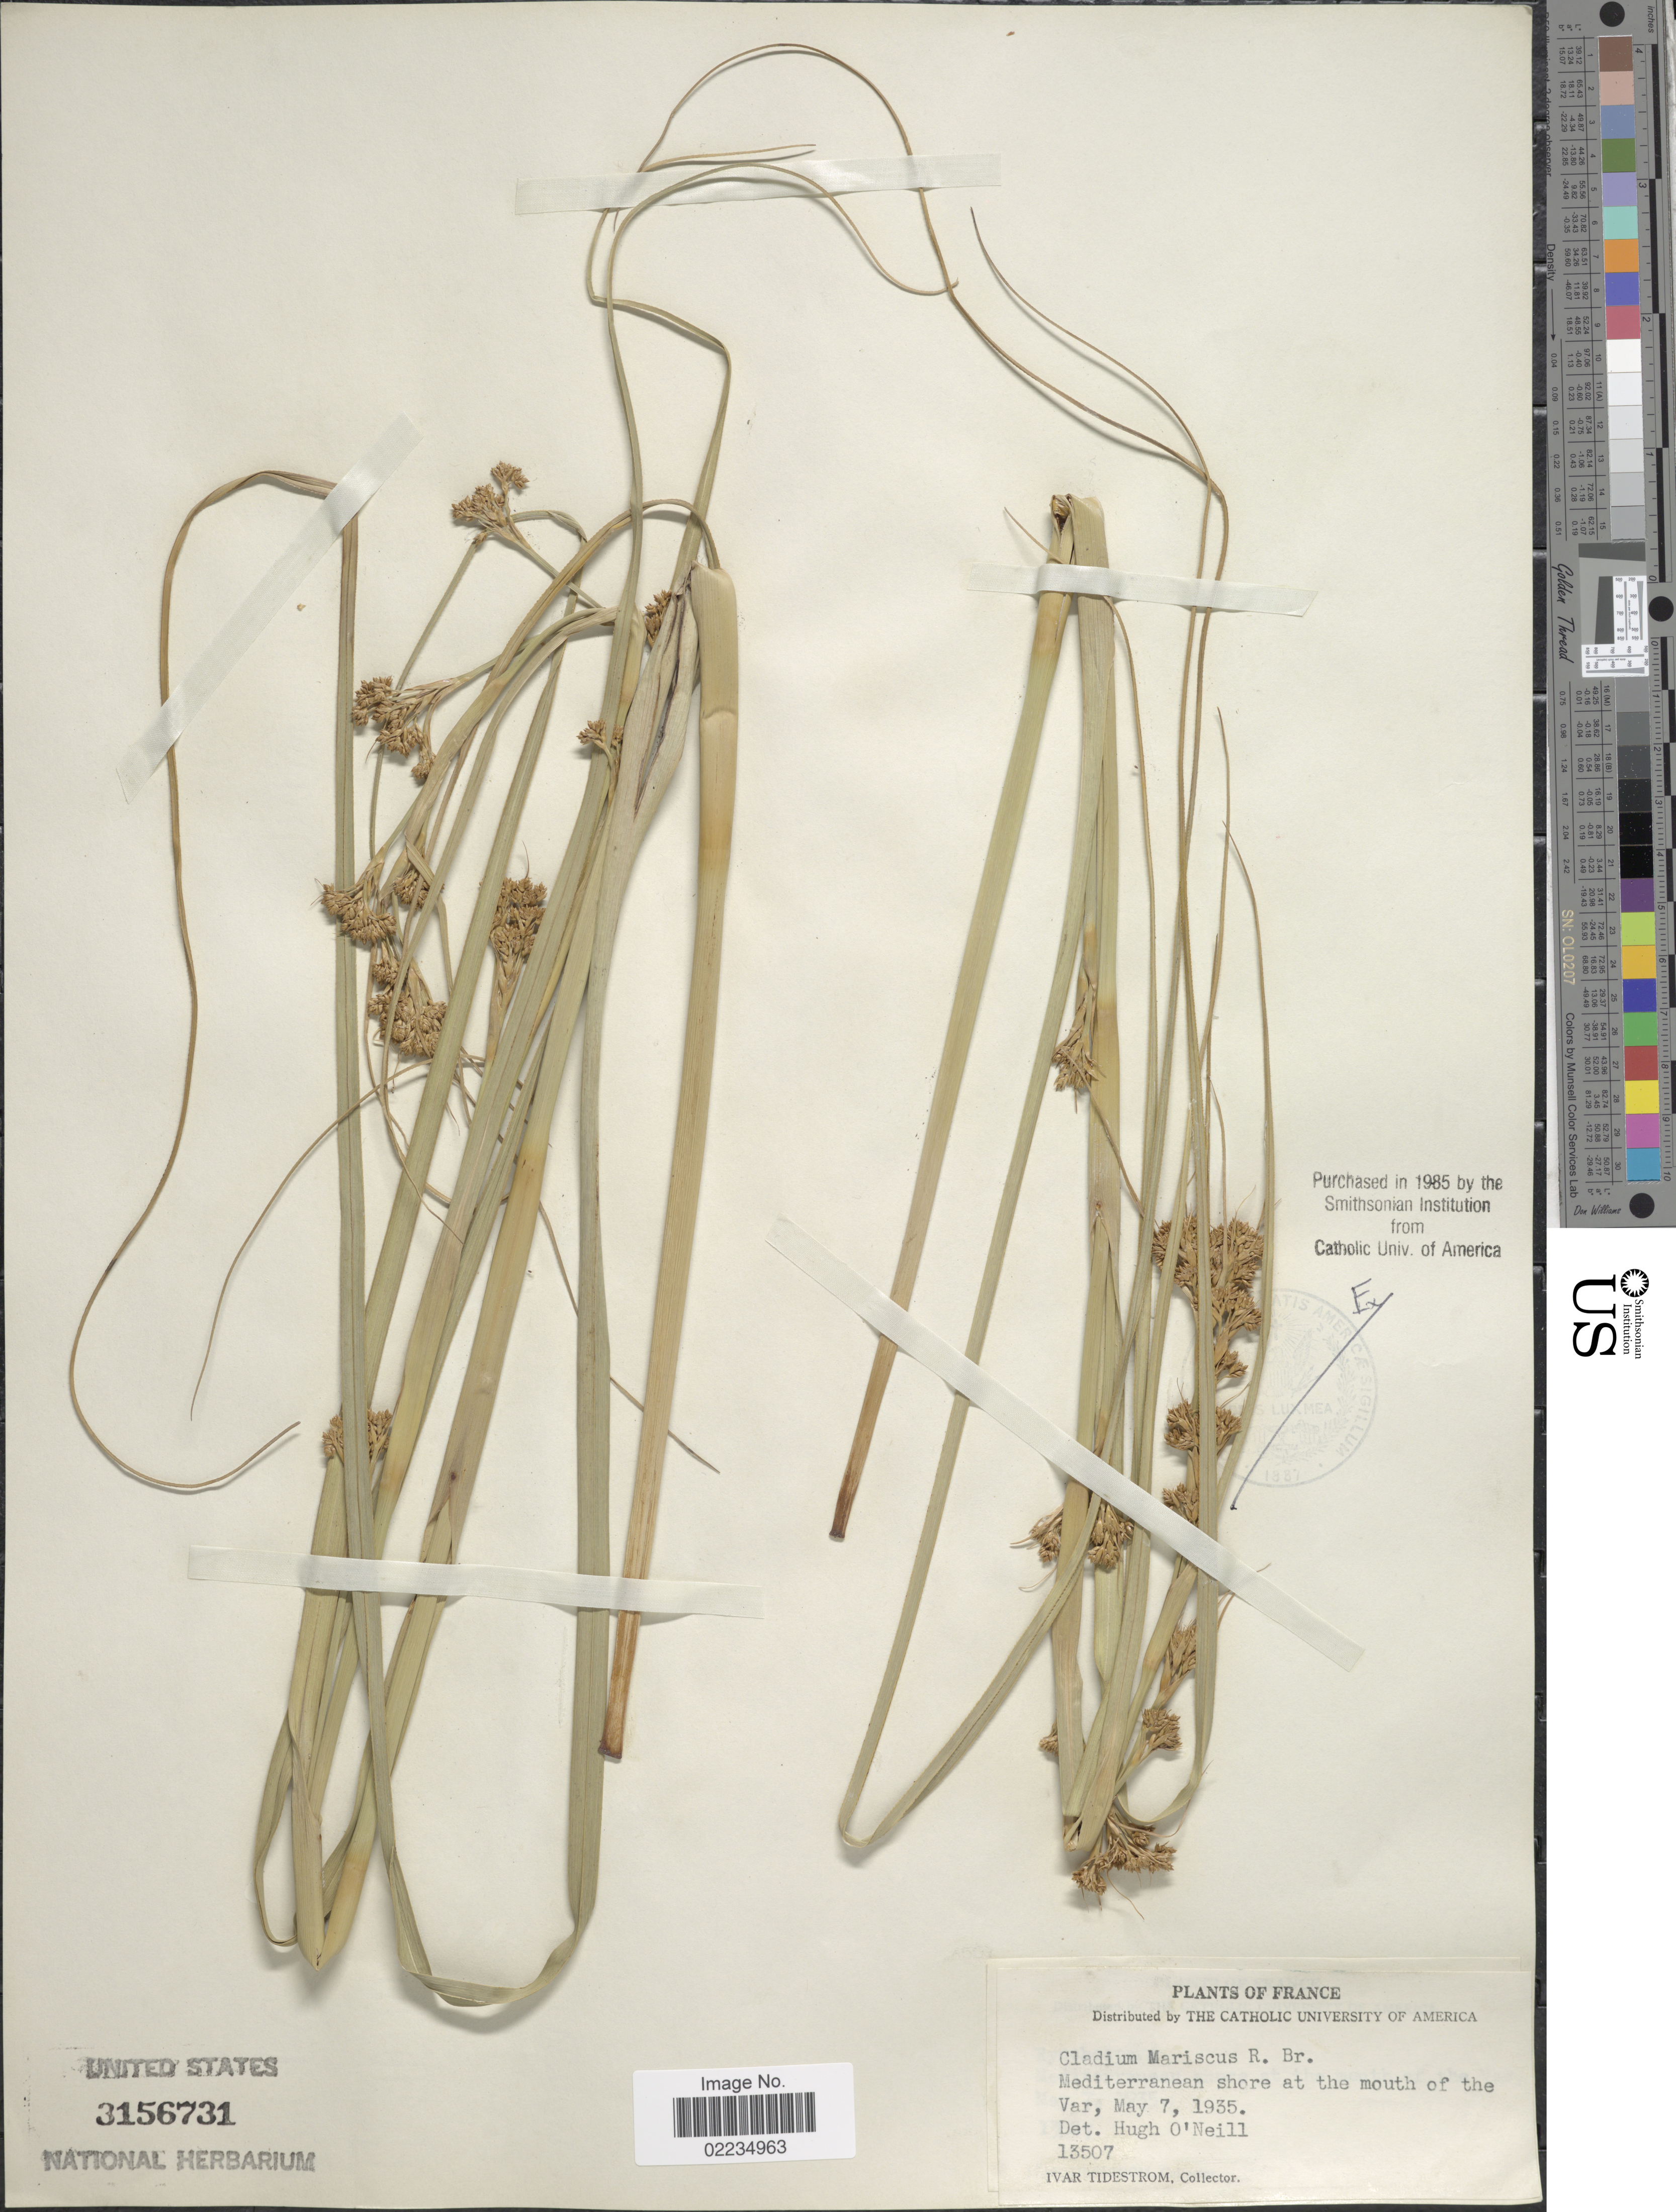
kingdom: Plantae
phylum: Tracheophyta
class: Liliopsida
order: Poales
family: Cyperaceae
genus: Cladium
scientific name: Cladium mariscus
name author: (L.) Pohl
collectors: I. F. Tidestrom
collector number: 13507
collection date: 1935-05-07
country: France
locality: Mediterranean shore at the mouth of the Var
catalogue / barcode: US 3156732